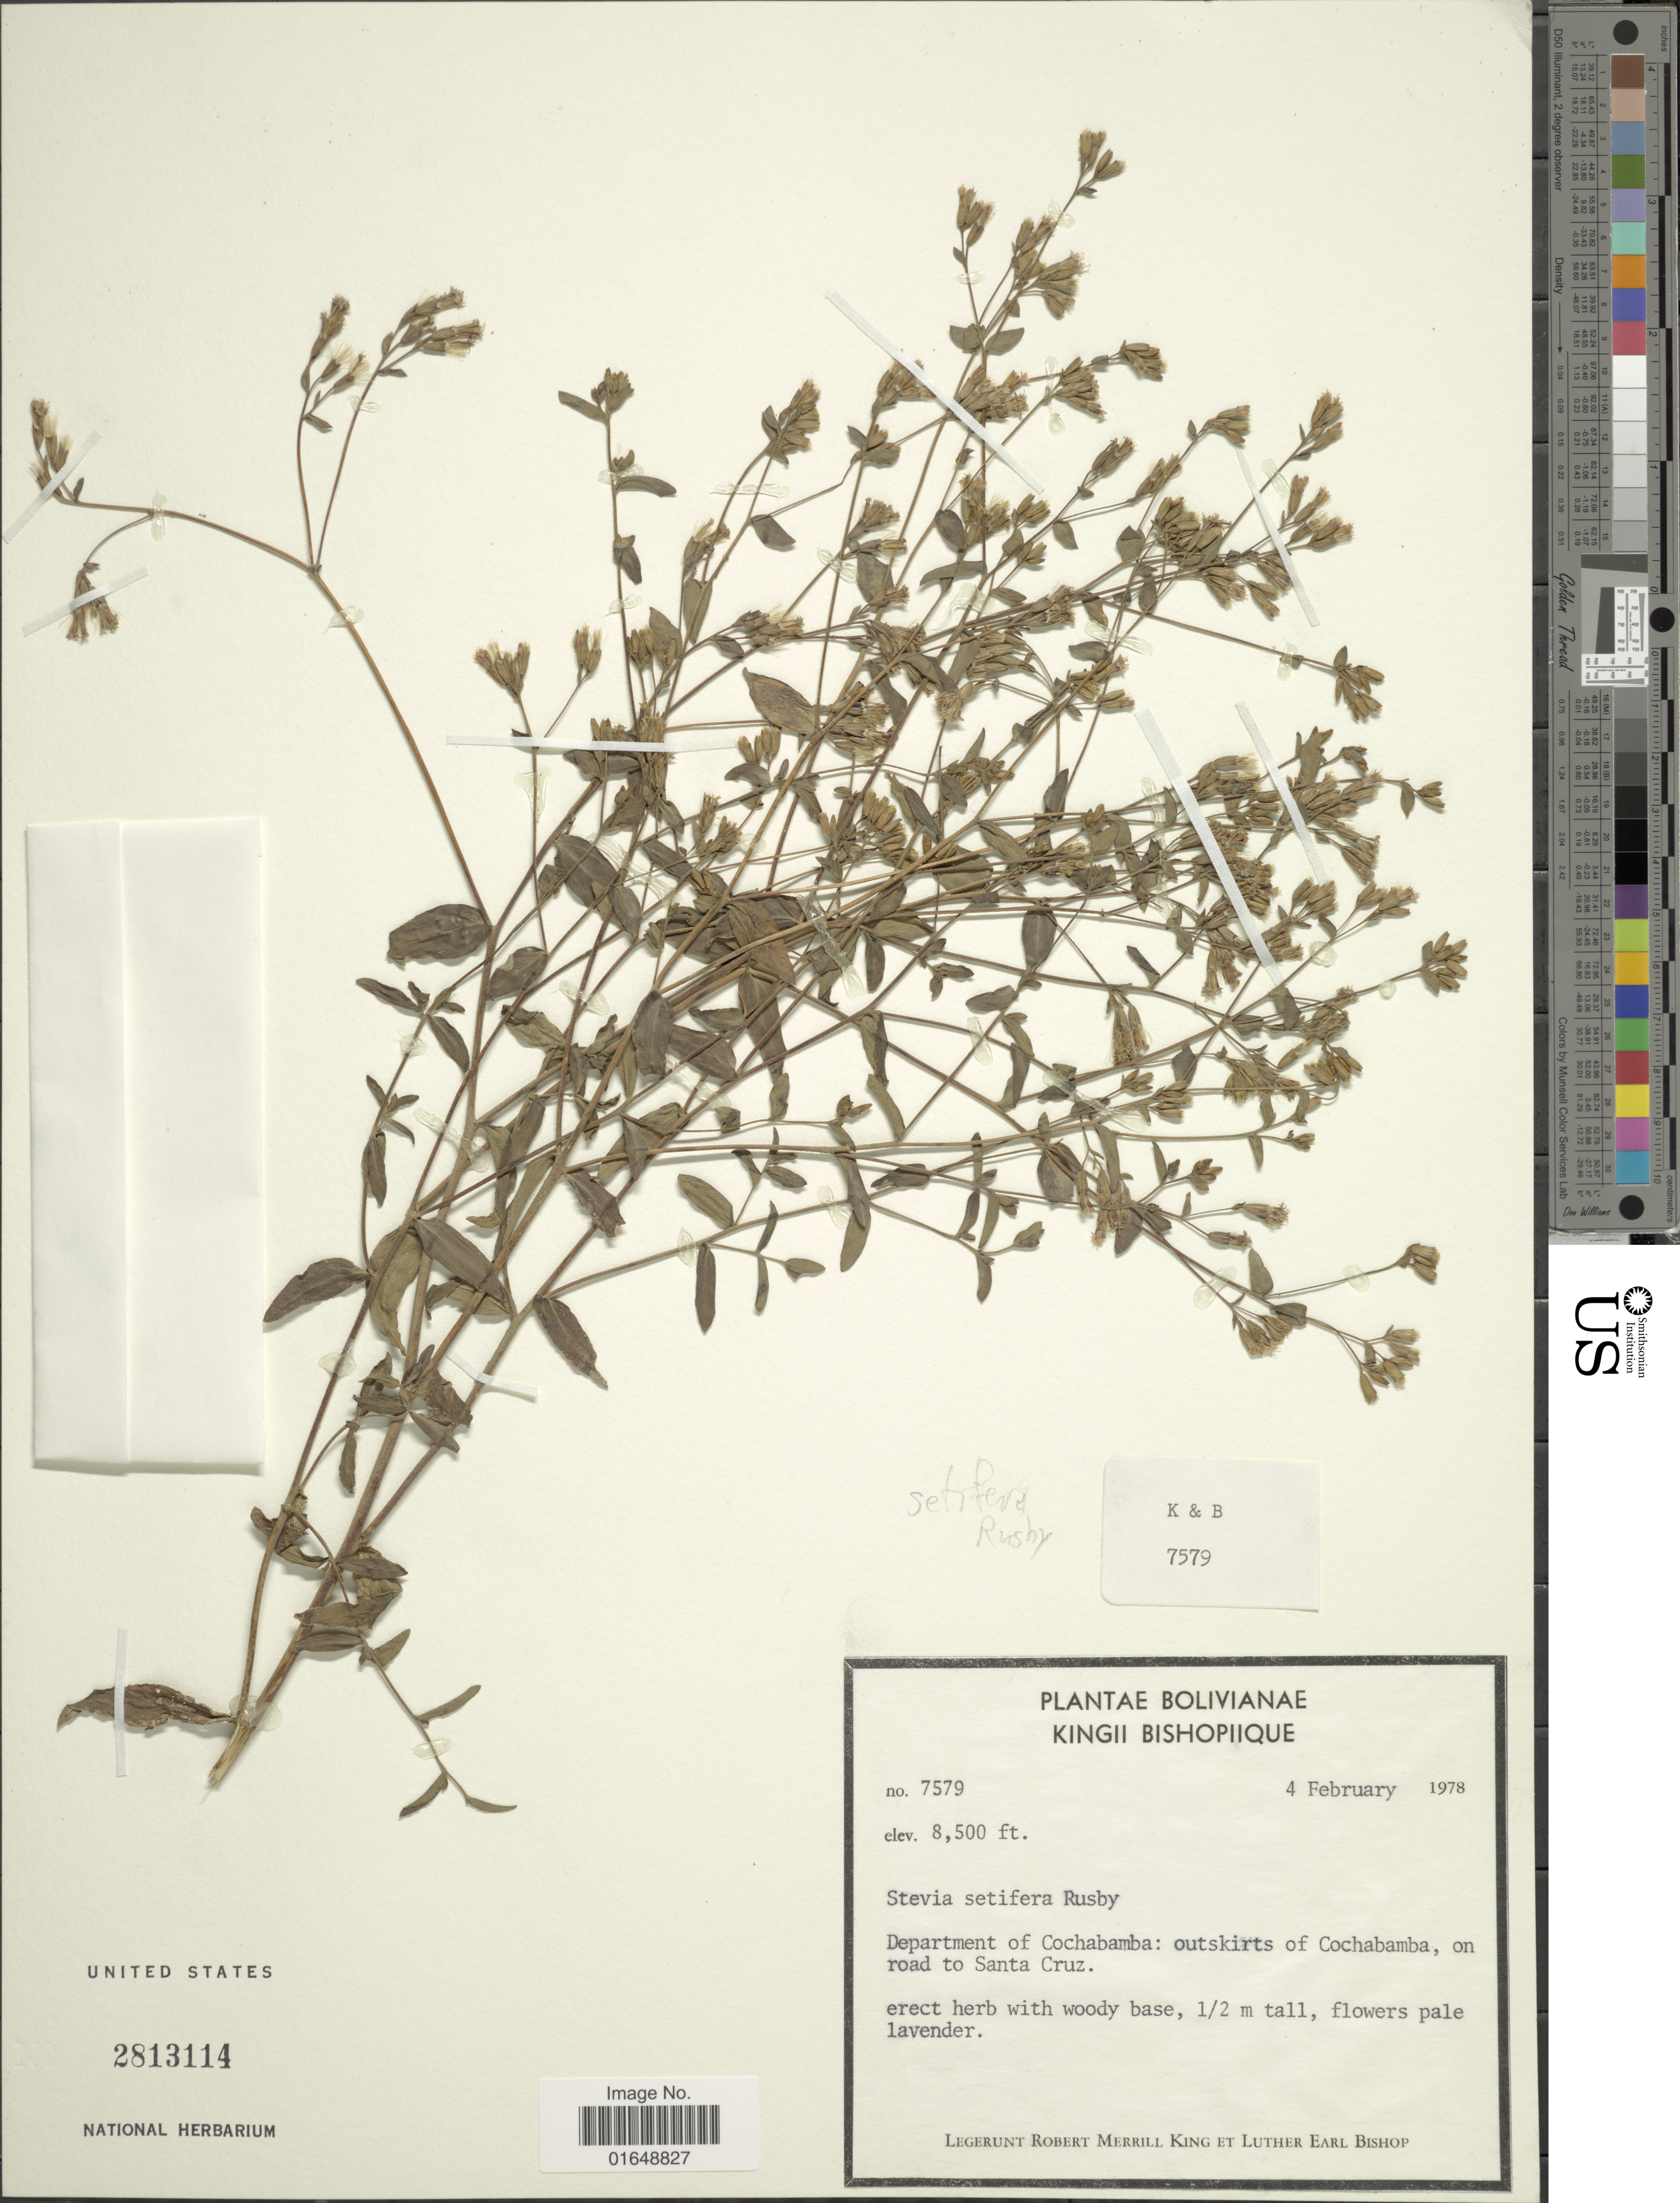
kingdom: Plantae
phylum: Tracheophyta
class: Magnoliopsida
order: Asterales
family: Asteraceae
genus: Stevia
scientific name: Stevia setifera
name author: Rusby ex B.L. Rob.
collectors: R. M. King & L. E. Bishop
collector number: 7579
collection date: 1978-02-04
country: Bolivia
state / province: Cochabamba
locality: Department of Cochabamba: outskirts of Cochabamba, on road to Santa Cruz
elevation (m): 2591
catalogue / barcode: US 2813114